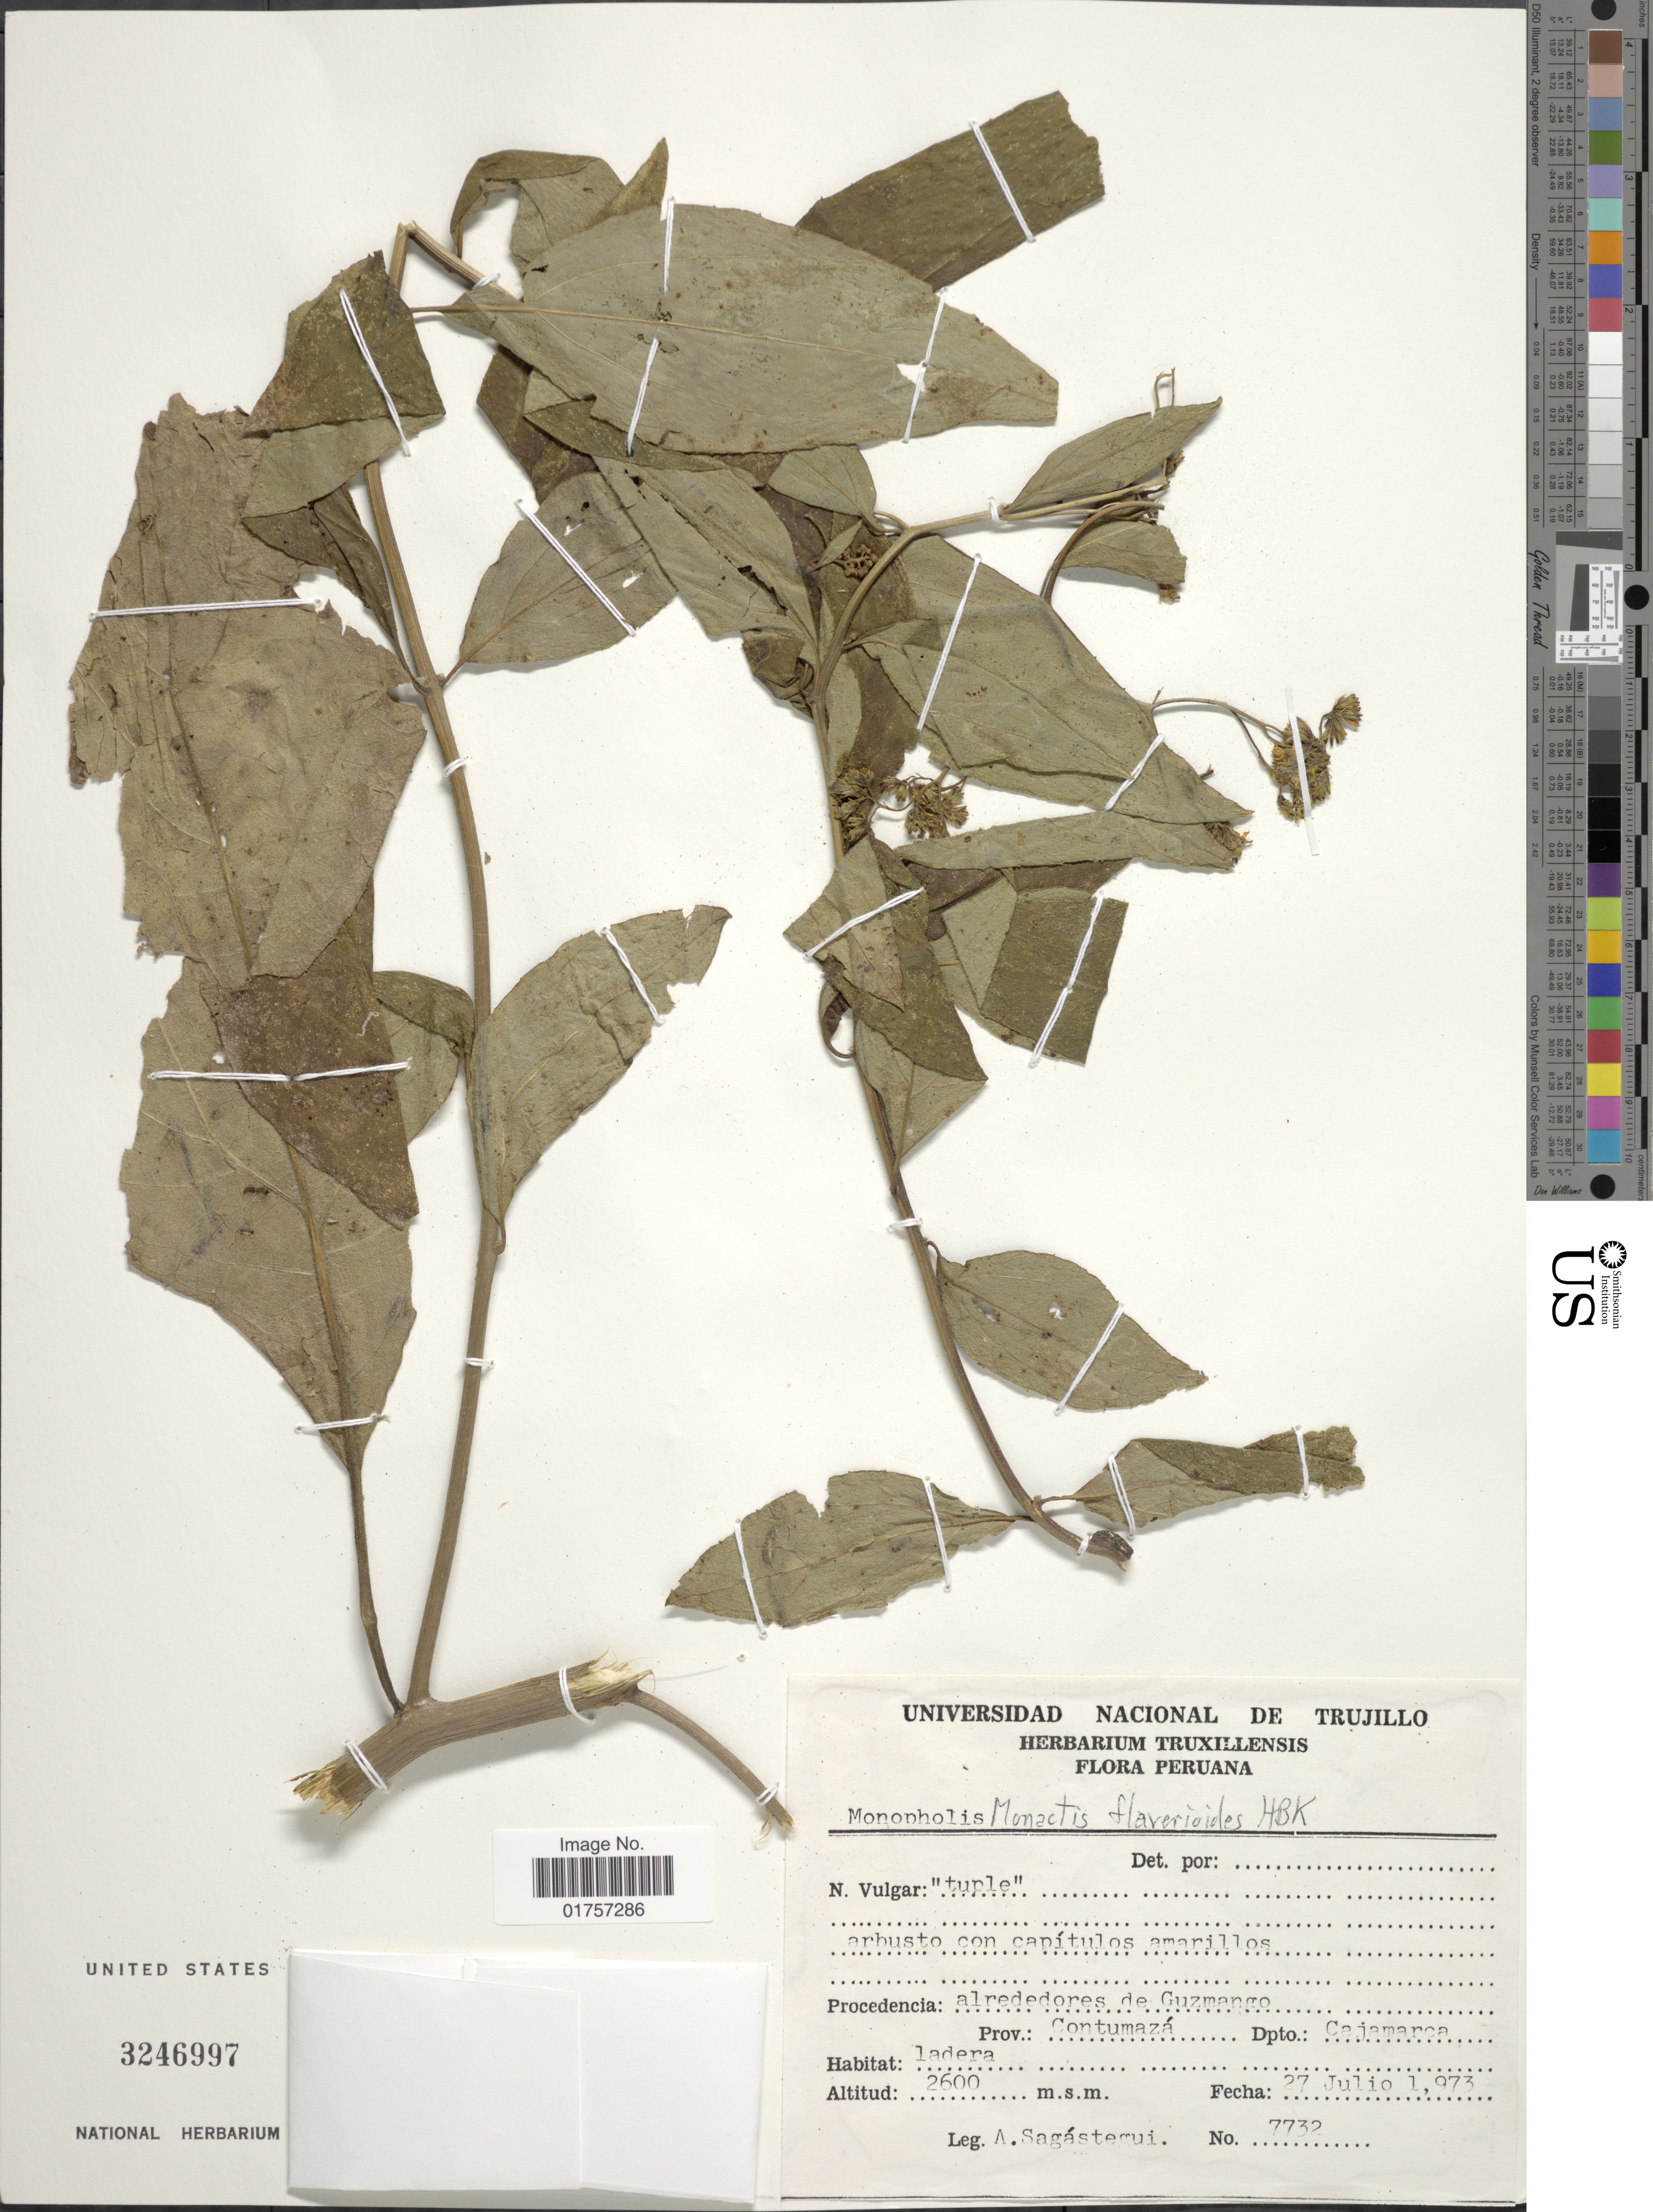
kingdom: Plantae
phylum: Tracheophyta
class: Magnoliopsida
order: Asterales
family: Asteraceae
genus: Monactis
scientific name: Monactis flaverioides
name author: Humb.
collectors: A. Sagástegui A.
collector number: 7732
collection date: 1973-07-27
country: Peru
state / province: Cajamarca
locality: Procedencia: alrededores de Guzmango. Prov.: Contumazá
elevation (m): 2600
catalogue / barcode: US 3246997